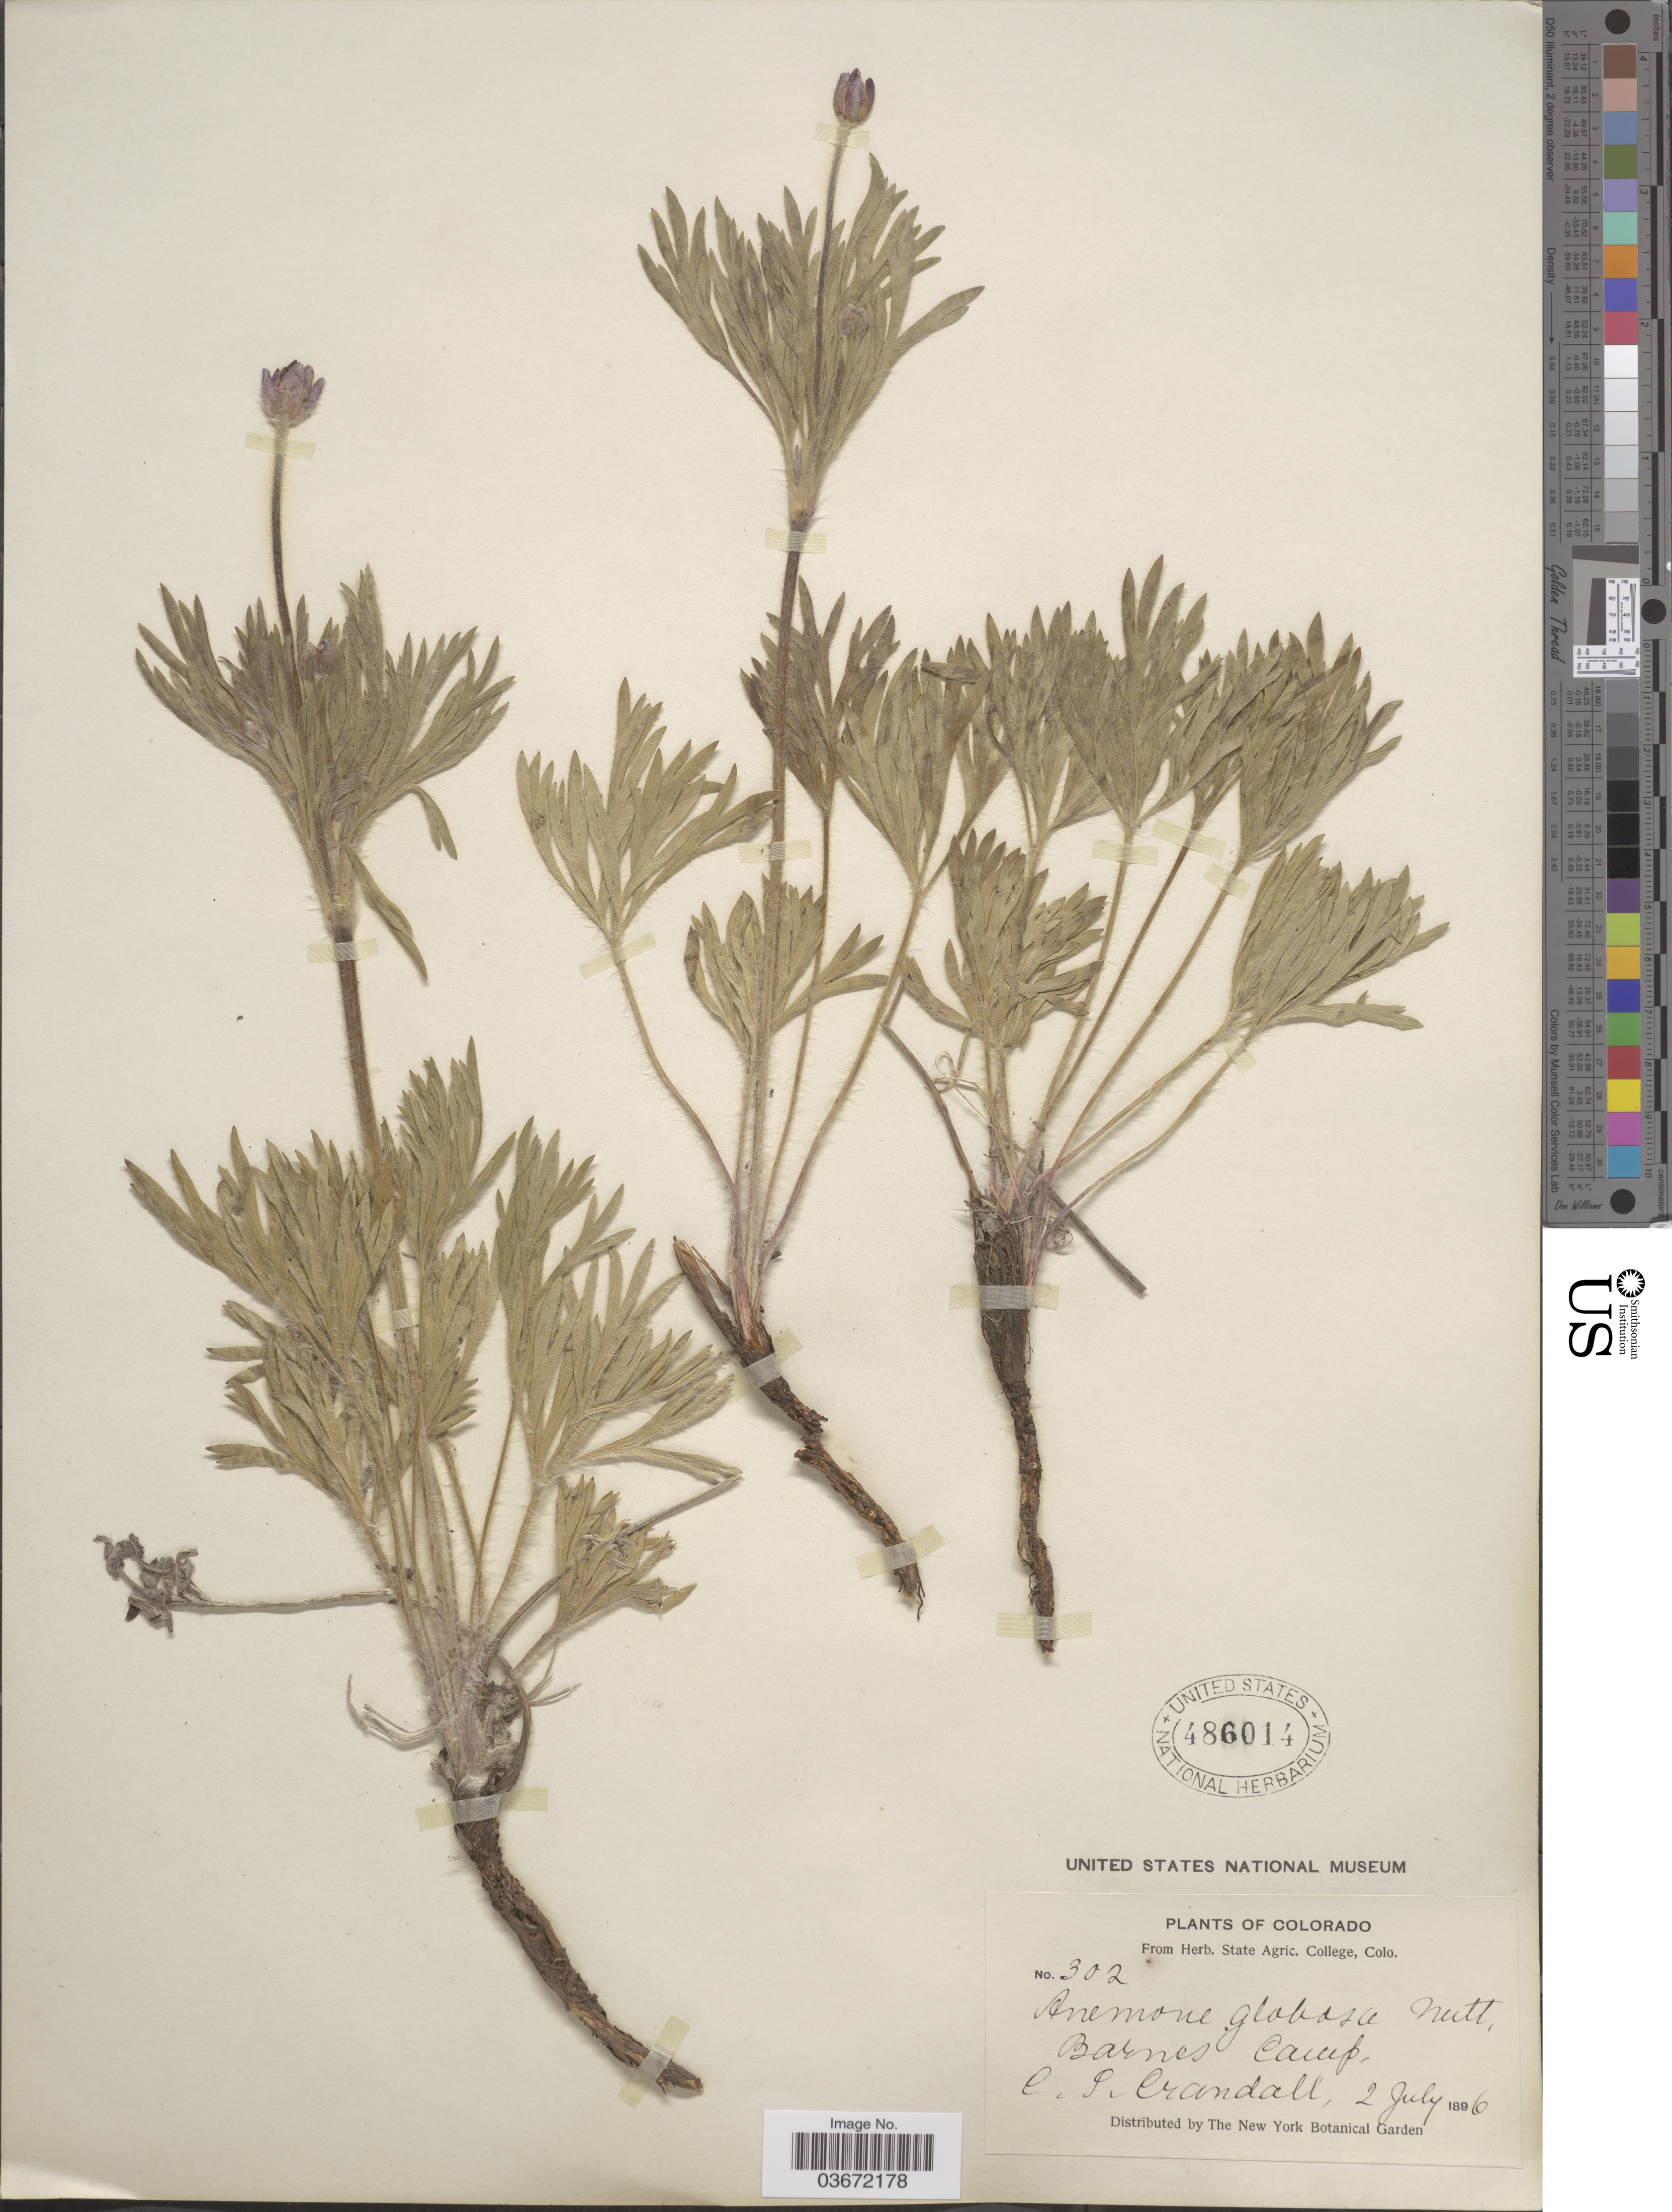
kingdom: Plantae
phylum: Tracheophyta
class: Magnoliopsida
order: Ranunculales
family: Ranunculaceae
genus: Anemone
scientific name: Anemone globosa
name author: (Torr. & A. Gray) Nutt. ex A. Heller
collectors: C. Crandall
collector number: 302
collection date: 1896-07-02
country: United States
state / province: Colorado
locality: Barnes Camp.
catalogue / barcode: US 486014